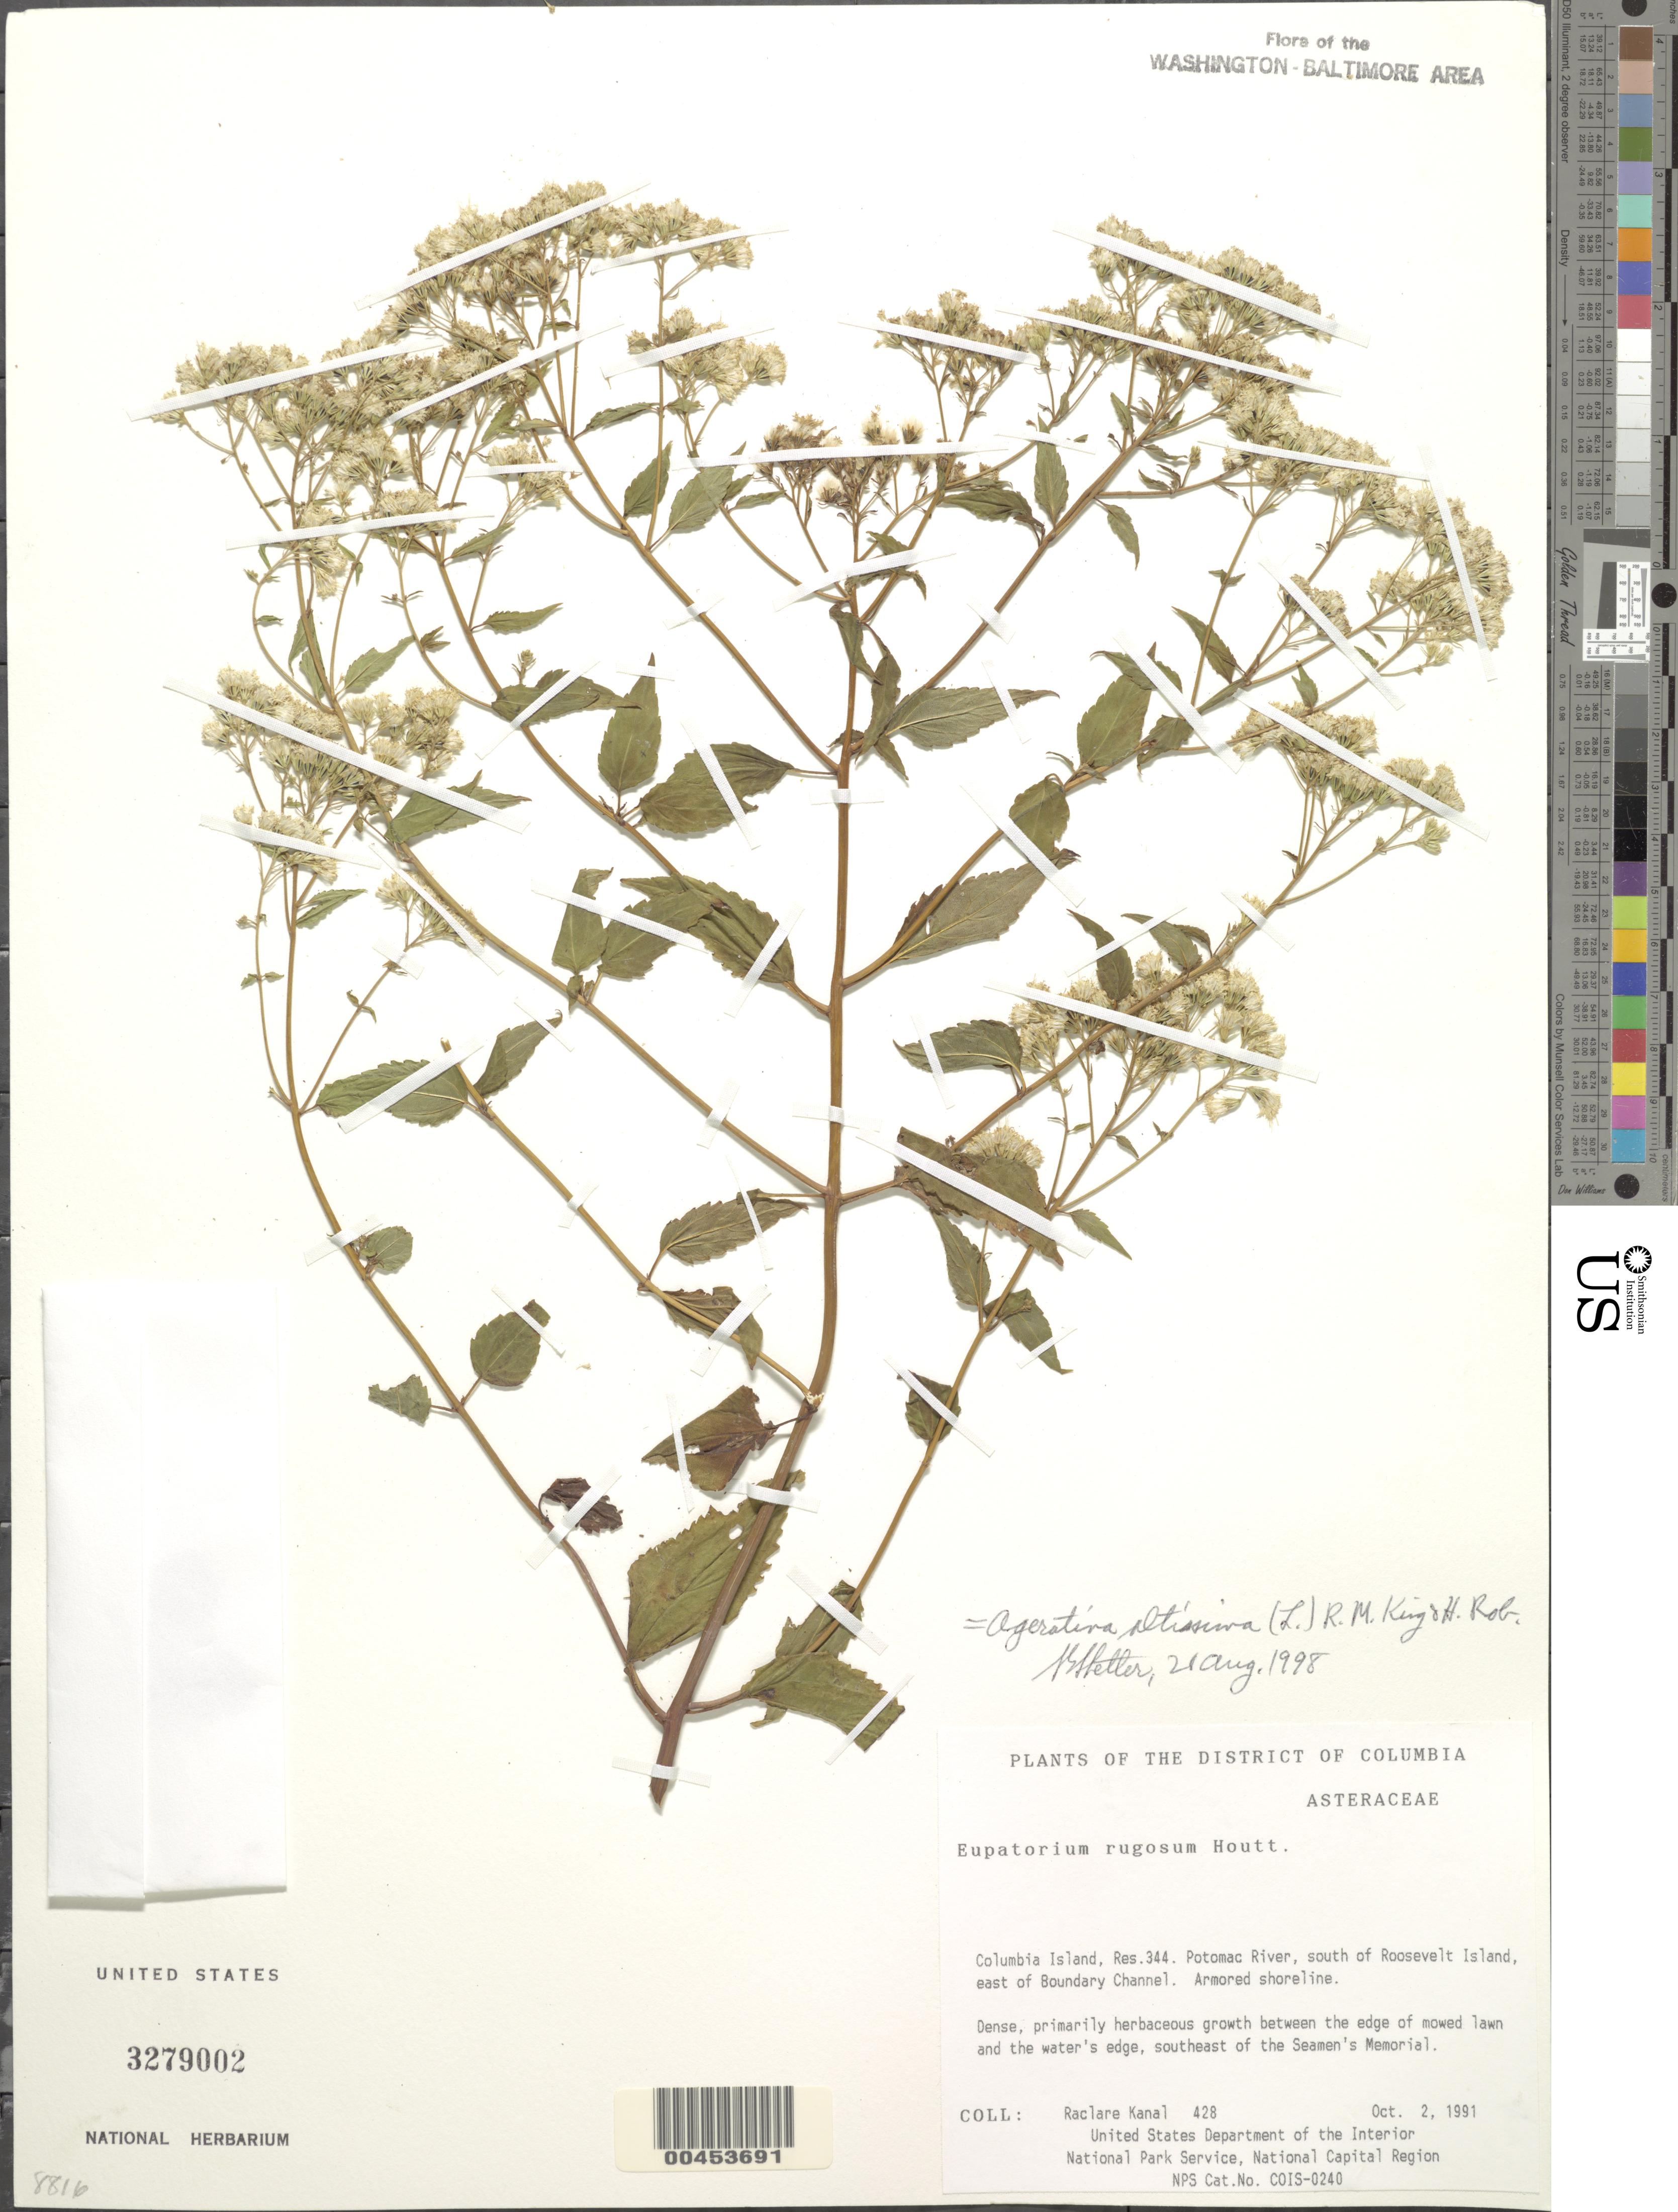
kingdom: Plantae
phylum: Tracheophyta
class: Magnoliopsida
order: Asterales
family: Asteraceae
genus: Ageratina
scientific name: Ageratina altissima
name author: (L.) R.M. King & H. Rob.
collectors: R. Kanal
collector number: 428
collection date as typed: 02 Oct 1991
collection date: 1991-10-02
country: United States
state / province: District of Columbia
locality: Columbia Island, Res 344, Potomac River, S of Roosevelt Island, E of Boundary Channel, SE of Seamen's Memorial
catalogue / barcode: US 3279002